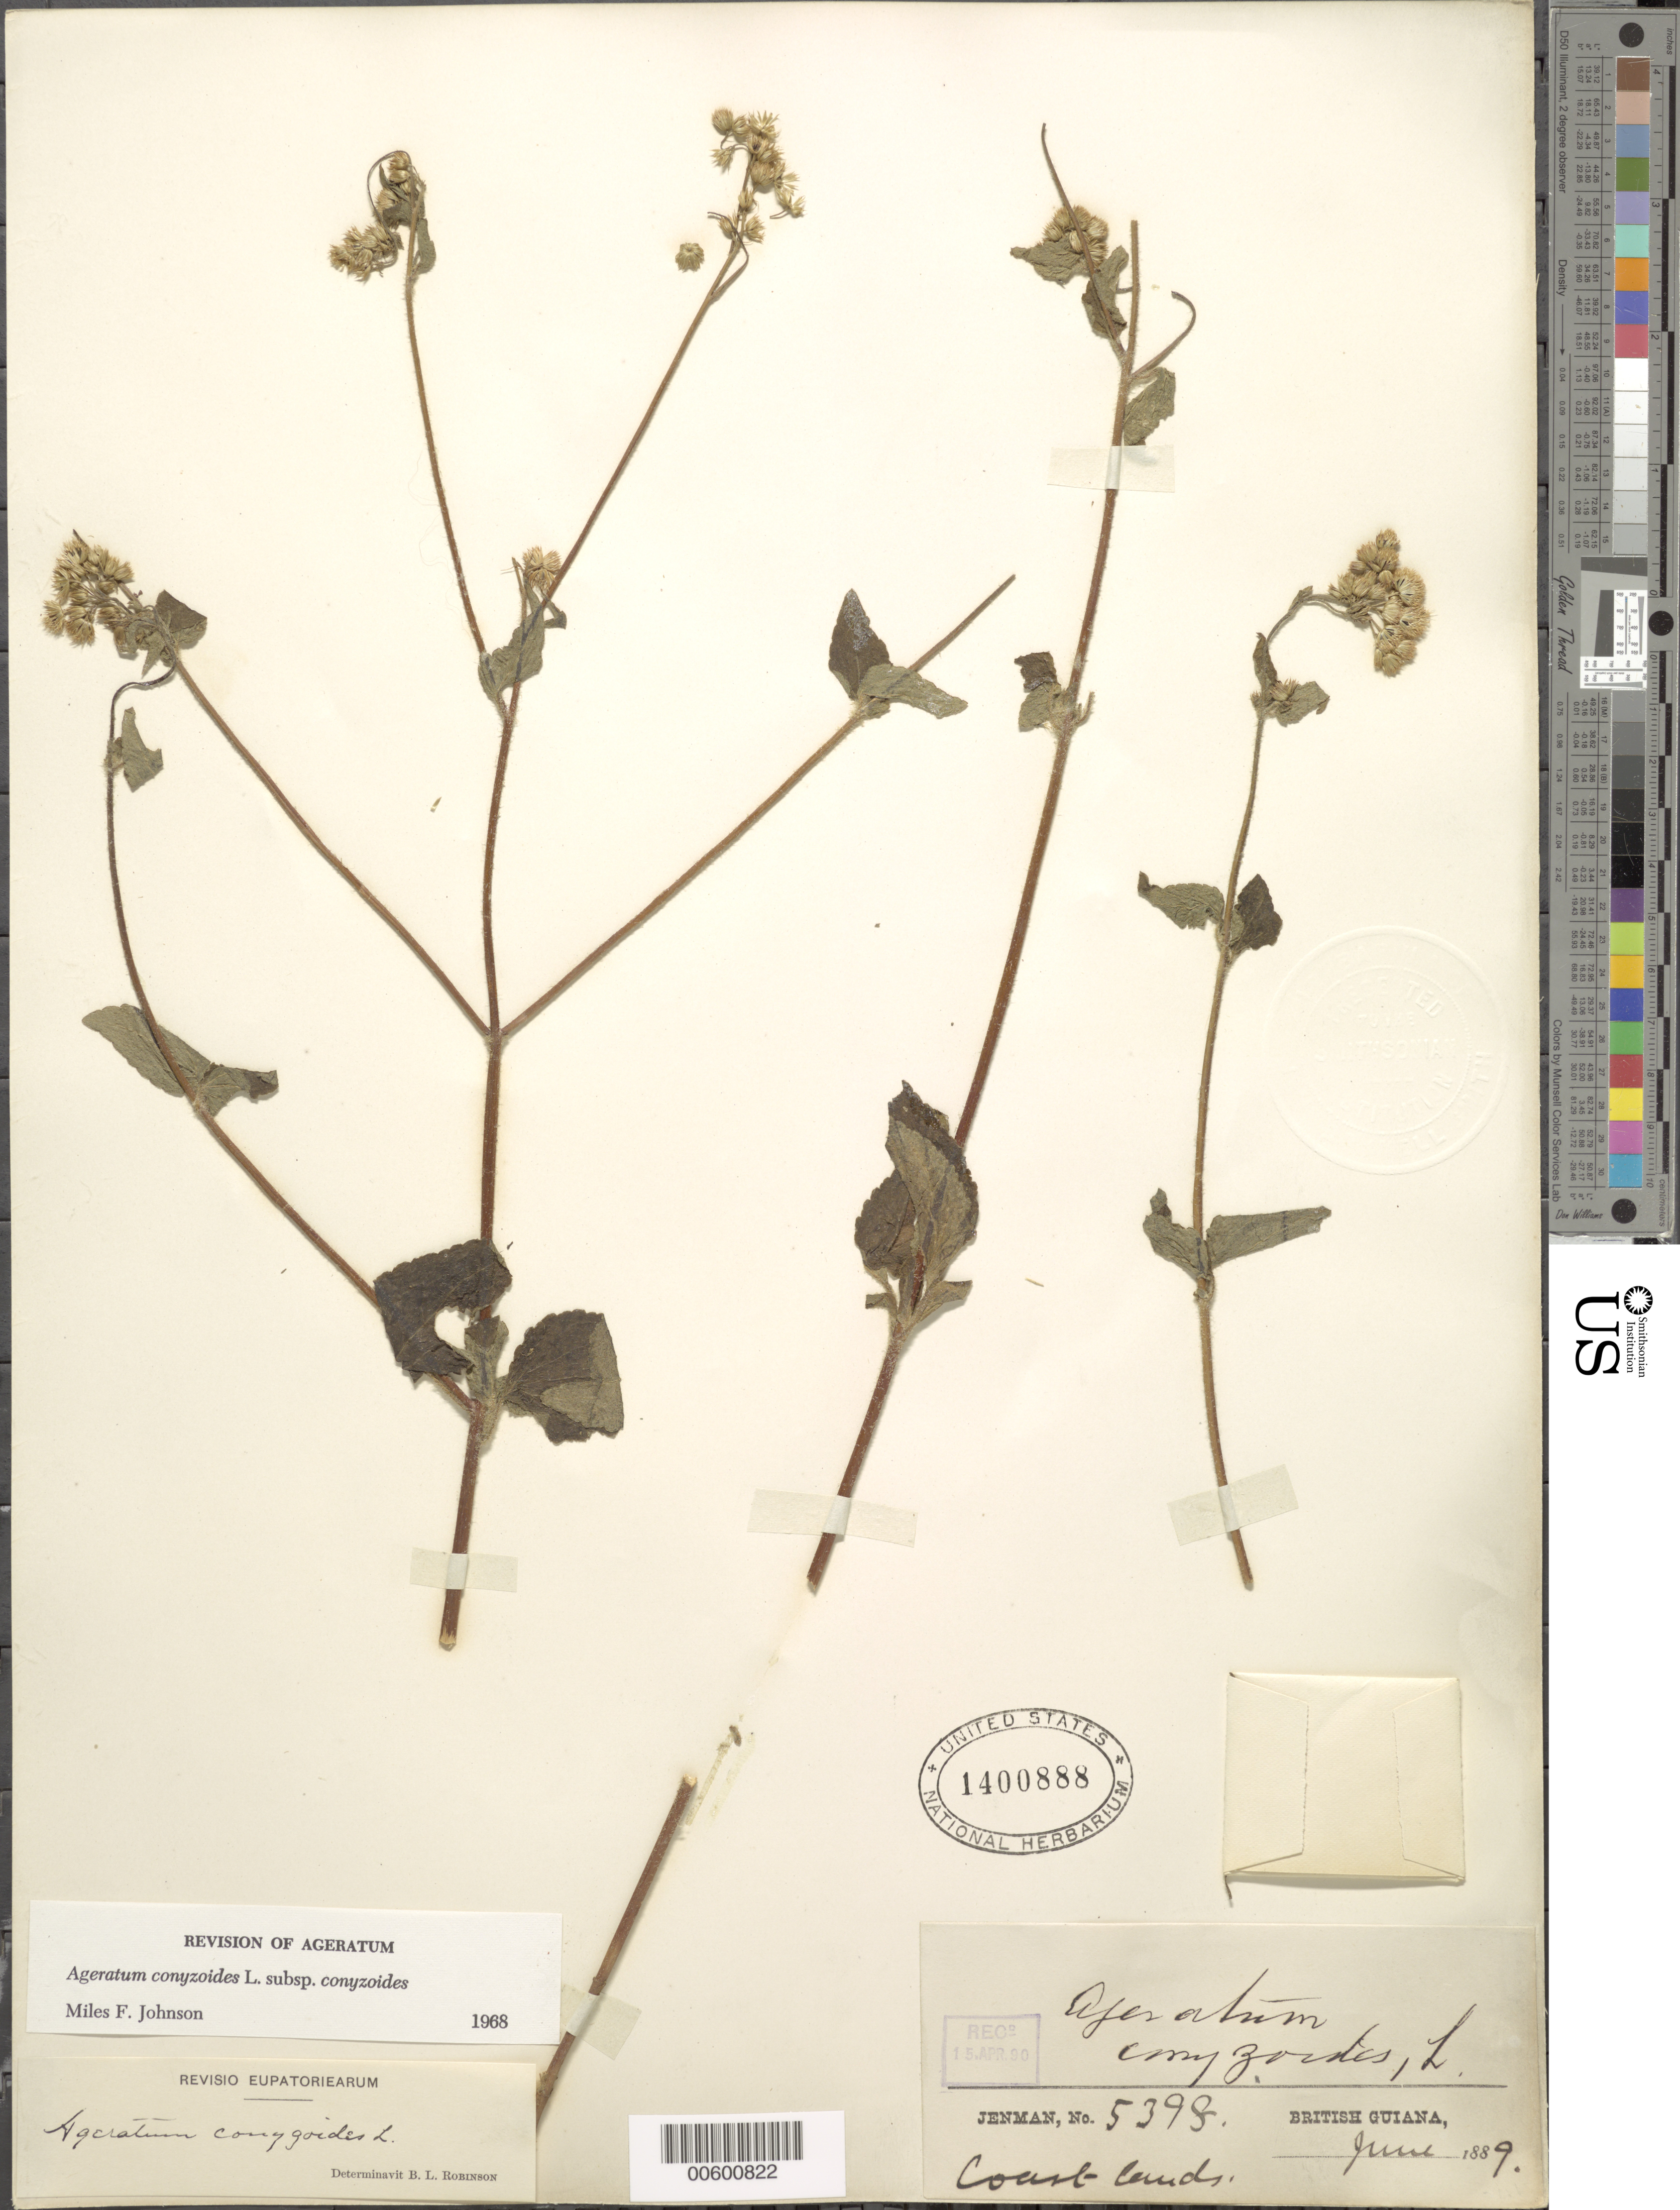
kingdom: Plantae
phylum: Tracheophyta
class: Magnoliopsida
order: Asterales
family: Asteraceae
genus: Ageratum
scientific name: Ageratum conyzoides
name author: L.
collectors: G. S. Jenman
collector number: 5398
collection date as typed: June 1889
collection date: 1889-06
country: Guyana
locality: Coast lands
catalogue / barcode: US 1400888